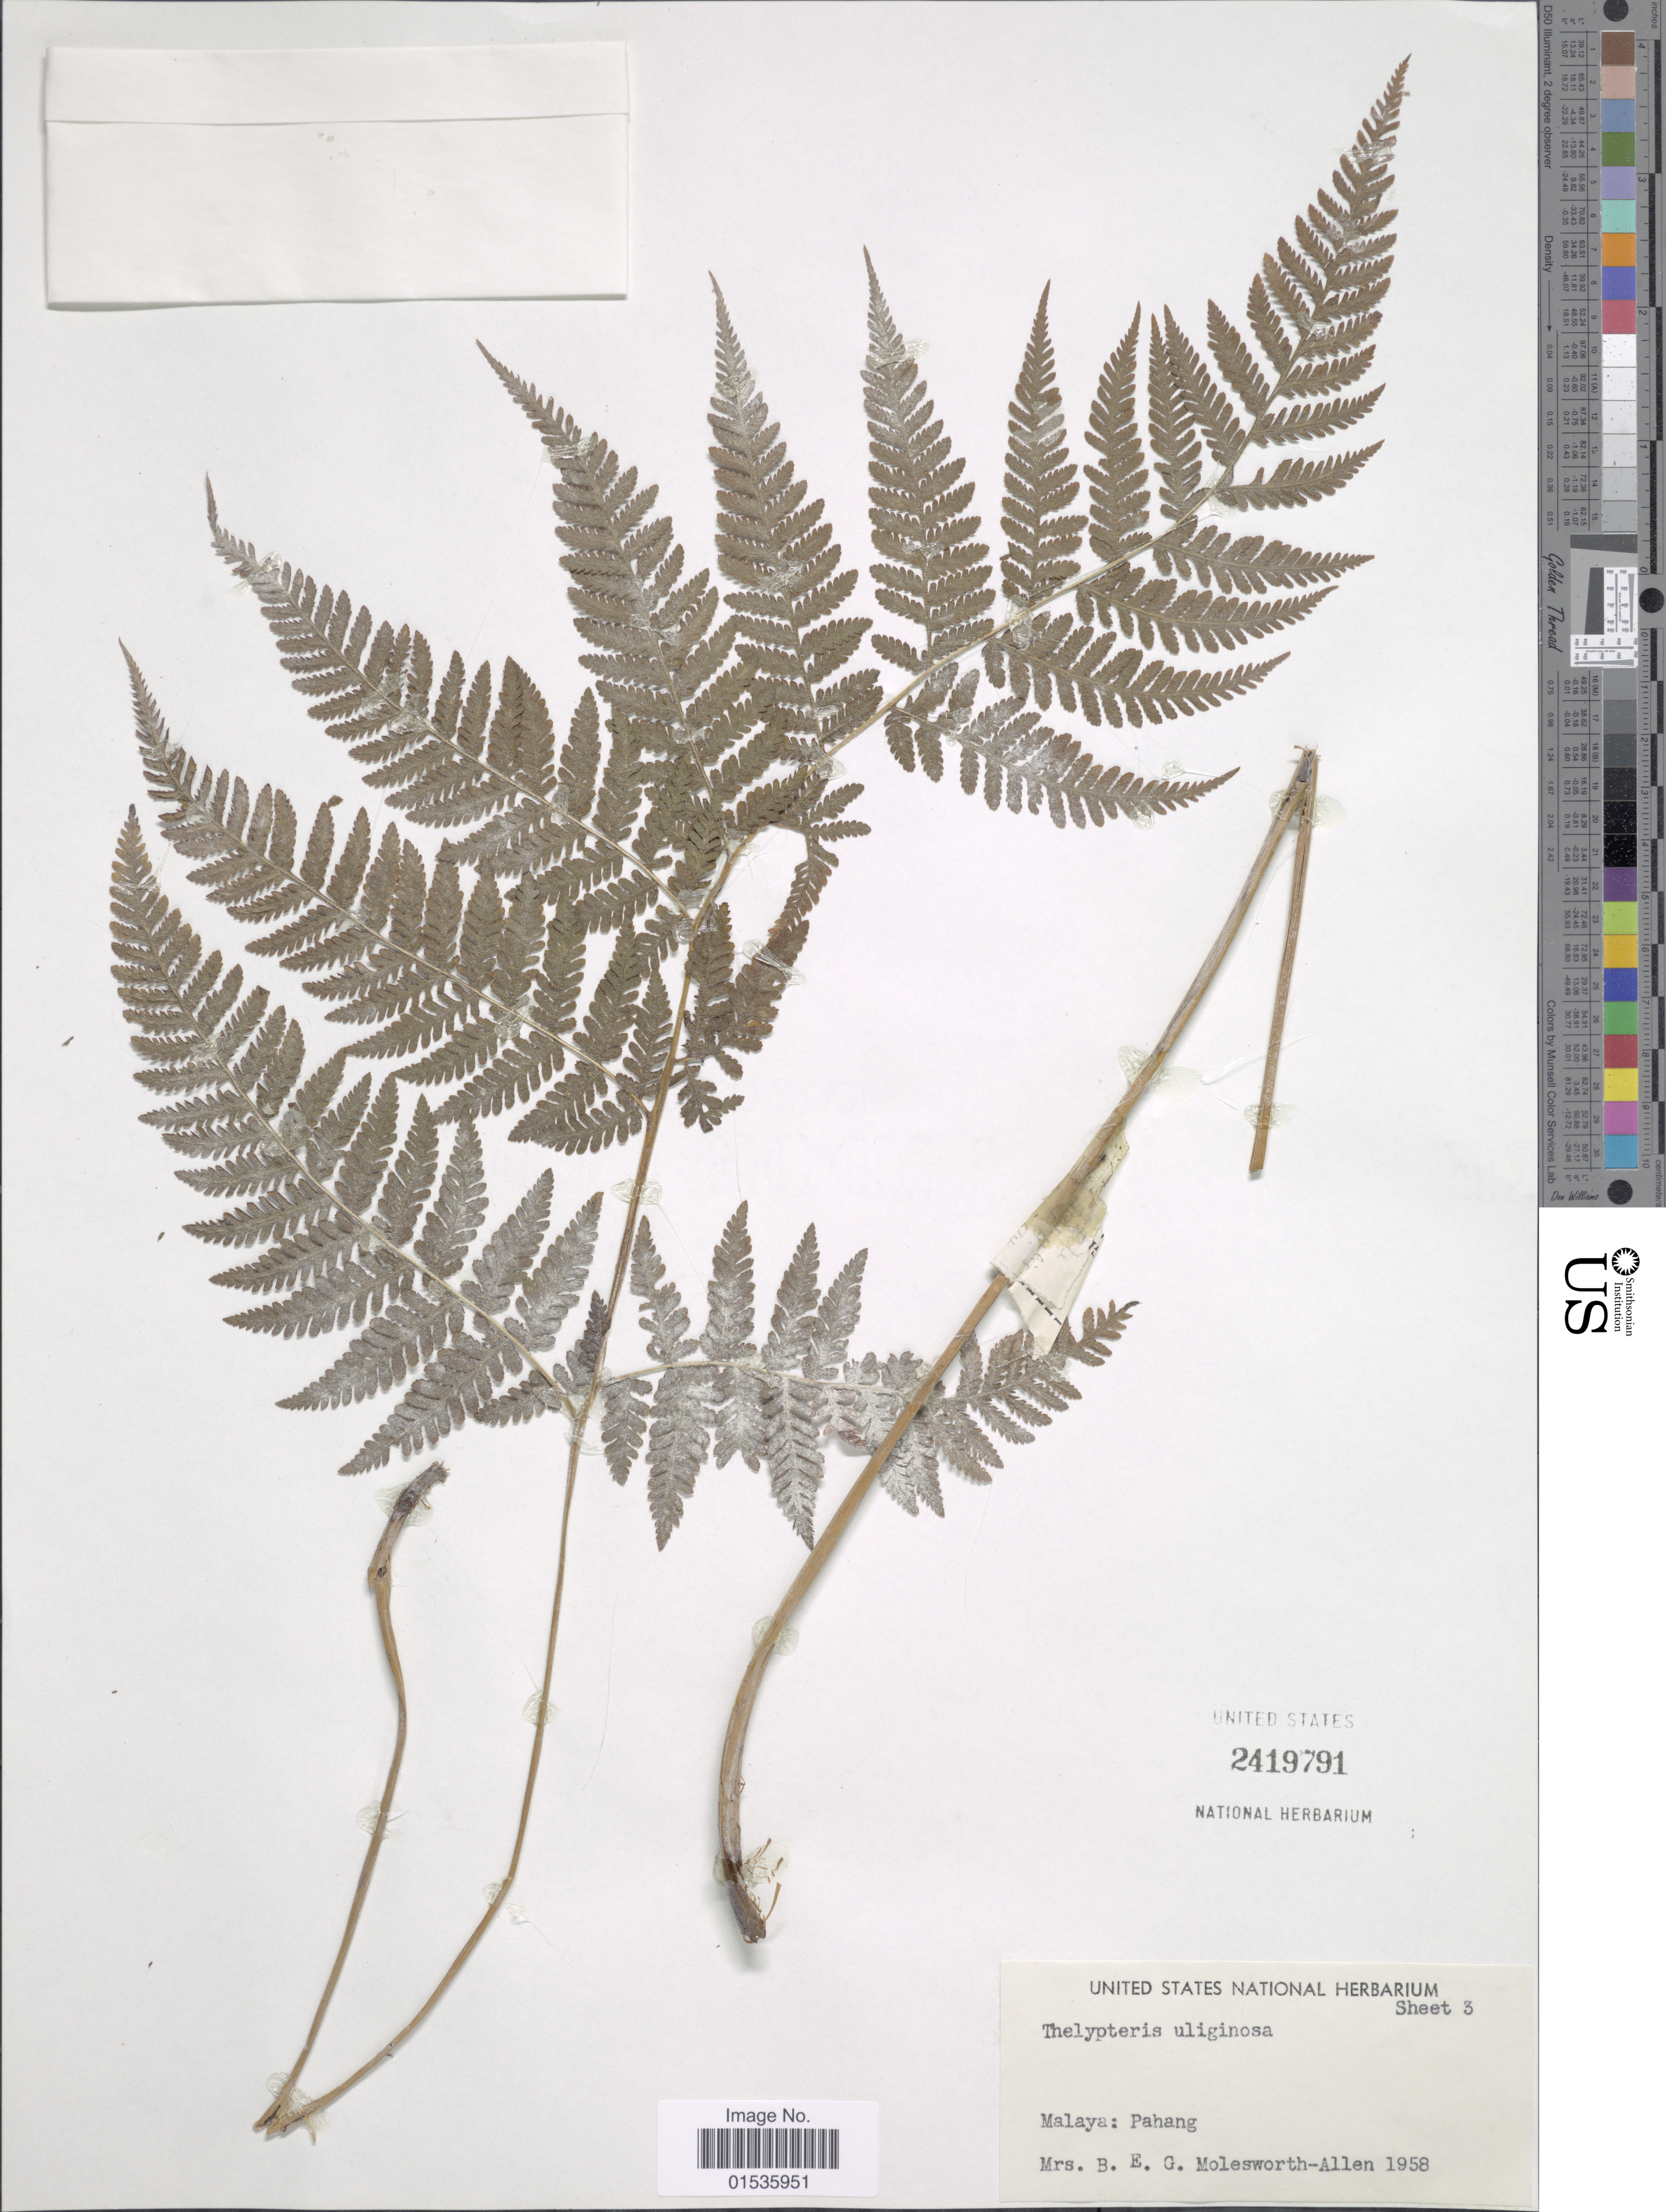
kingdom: Plantae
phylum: Tracheophyta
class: Polypodiopsida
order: Polypodiales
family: Thelypteridaceae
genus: Macrothelypteris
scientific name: Macrothelypteris torresiana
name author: (Gaudich.) Ching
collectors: B. E. G. Molesworth-Allen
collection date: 1958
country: Malaysia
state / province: Pahang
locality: Malaya: Pahang.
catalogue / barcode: US 2419791